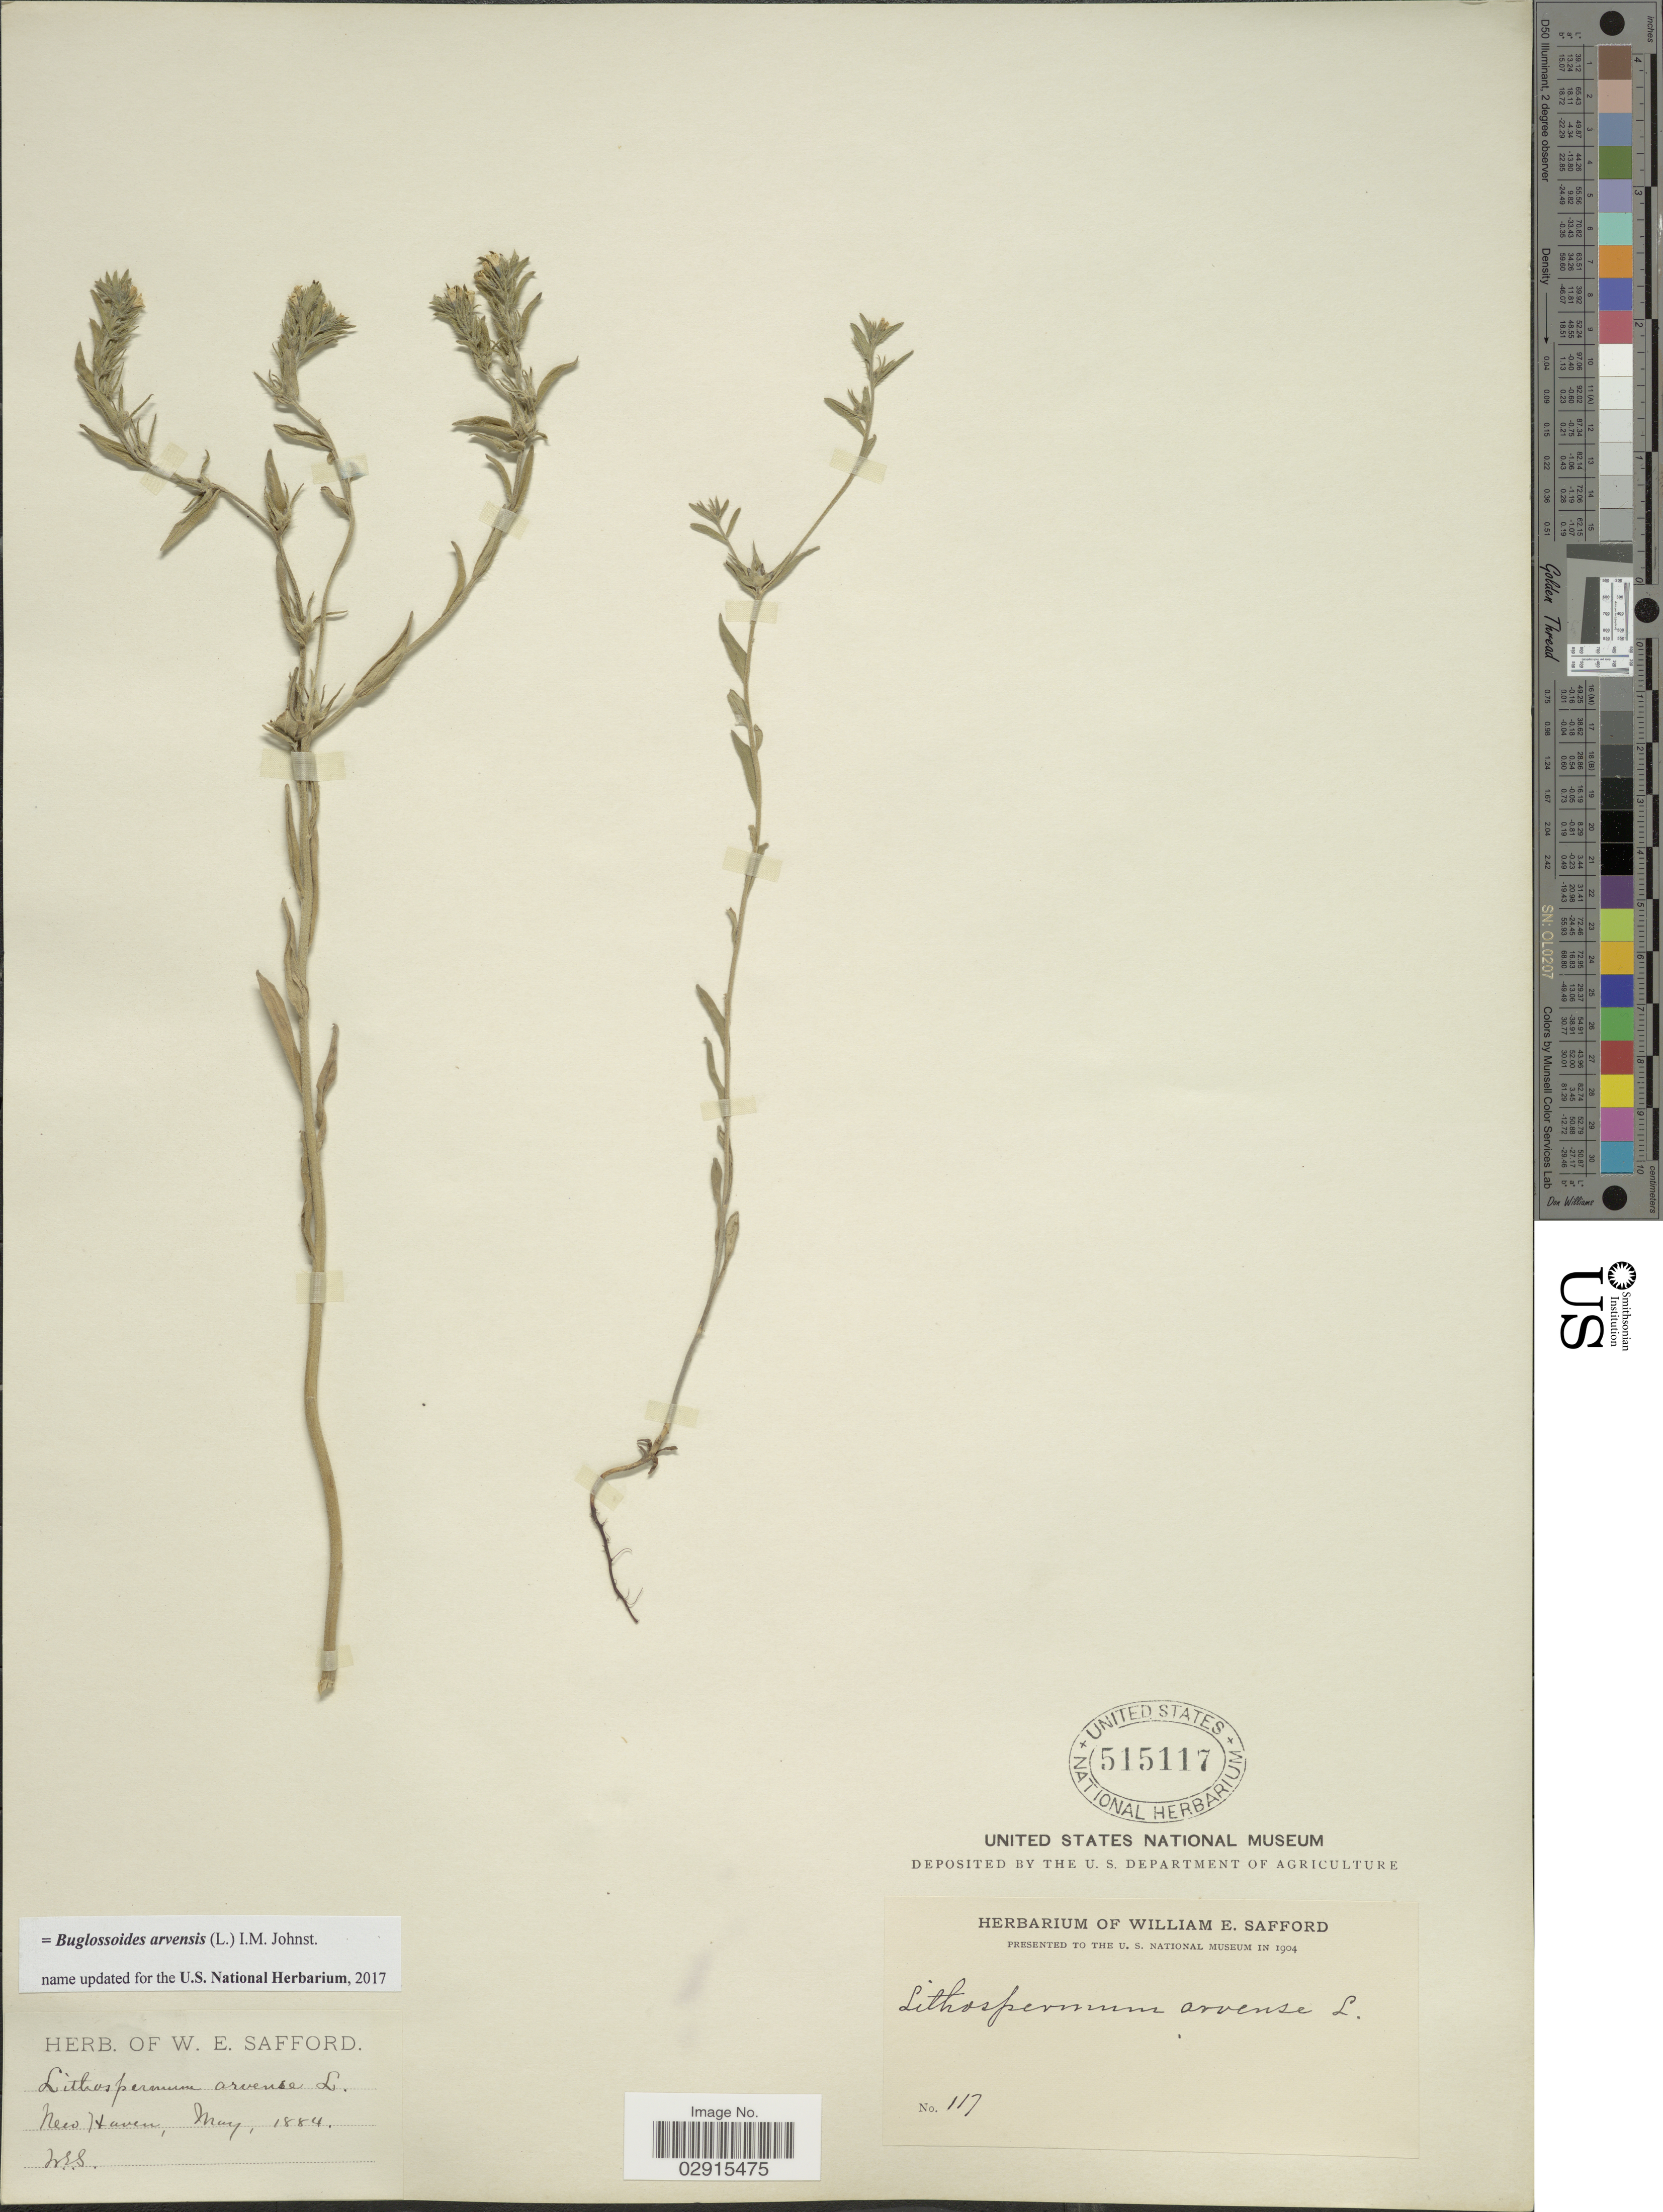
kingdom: Plantae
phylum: Tracheophyta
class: Magnoliopsida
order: Boraginales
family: Boraginaceae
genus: Buglossoides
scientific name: Buglossoides arvensis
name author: (L.) I.M. Johnst.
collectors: ex herb. W. E. Safford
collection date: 1884-05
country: United States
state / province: Connecticut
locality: New Haven.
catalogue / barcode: US 515117